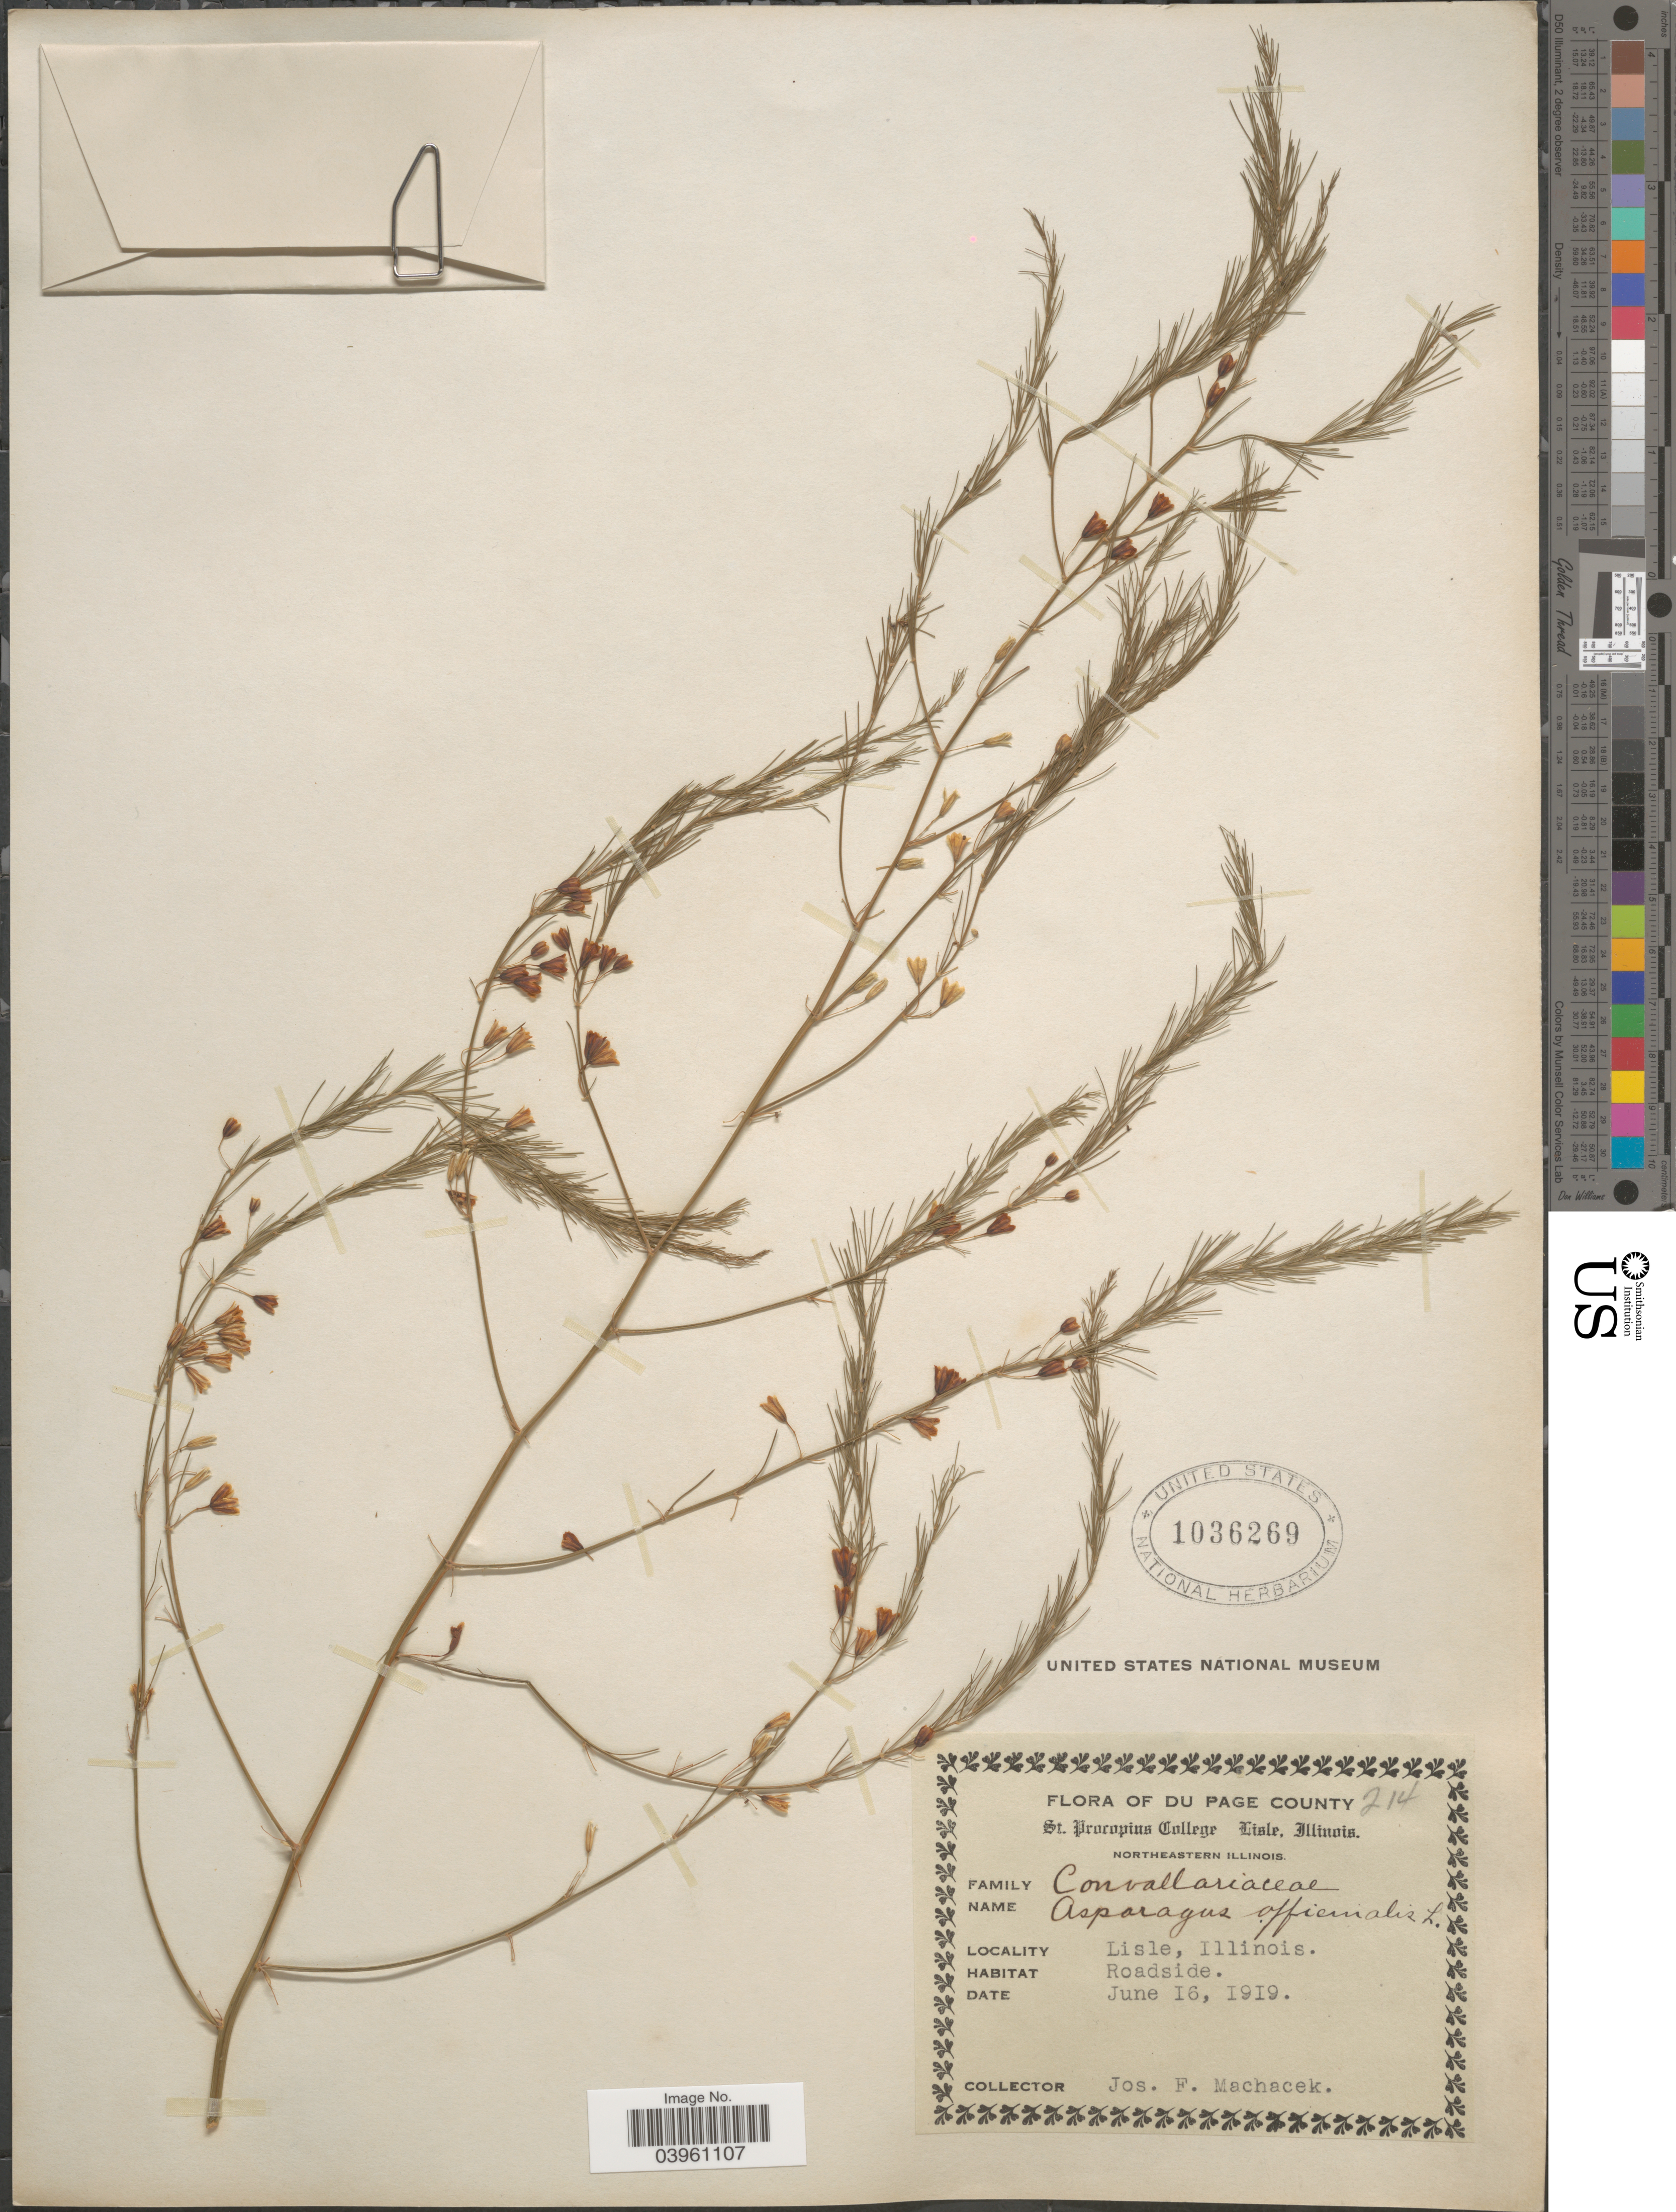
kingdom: Plantae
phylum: Tracheophyta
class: Liliopsida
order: Asparagales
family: Asparagaceae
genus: Asparagus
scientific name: Asparagus officinalis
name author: L.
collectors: J. Machacek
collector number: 214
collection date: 1919-06-16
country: United States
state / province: Illinois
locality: Du Page County. Northeastern Illinois. Lisle.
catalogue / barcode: US 1036269